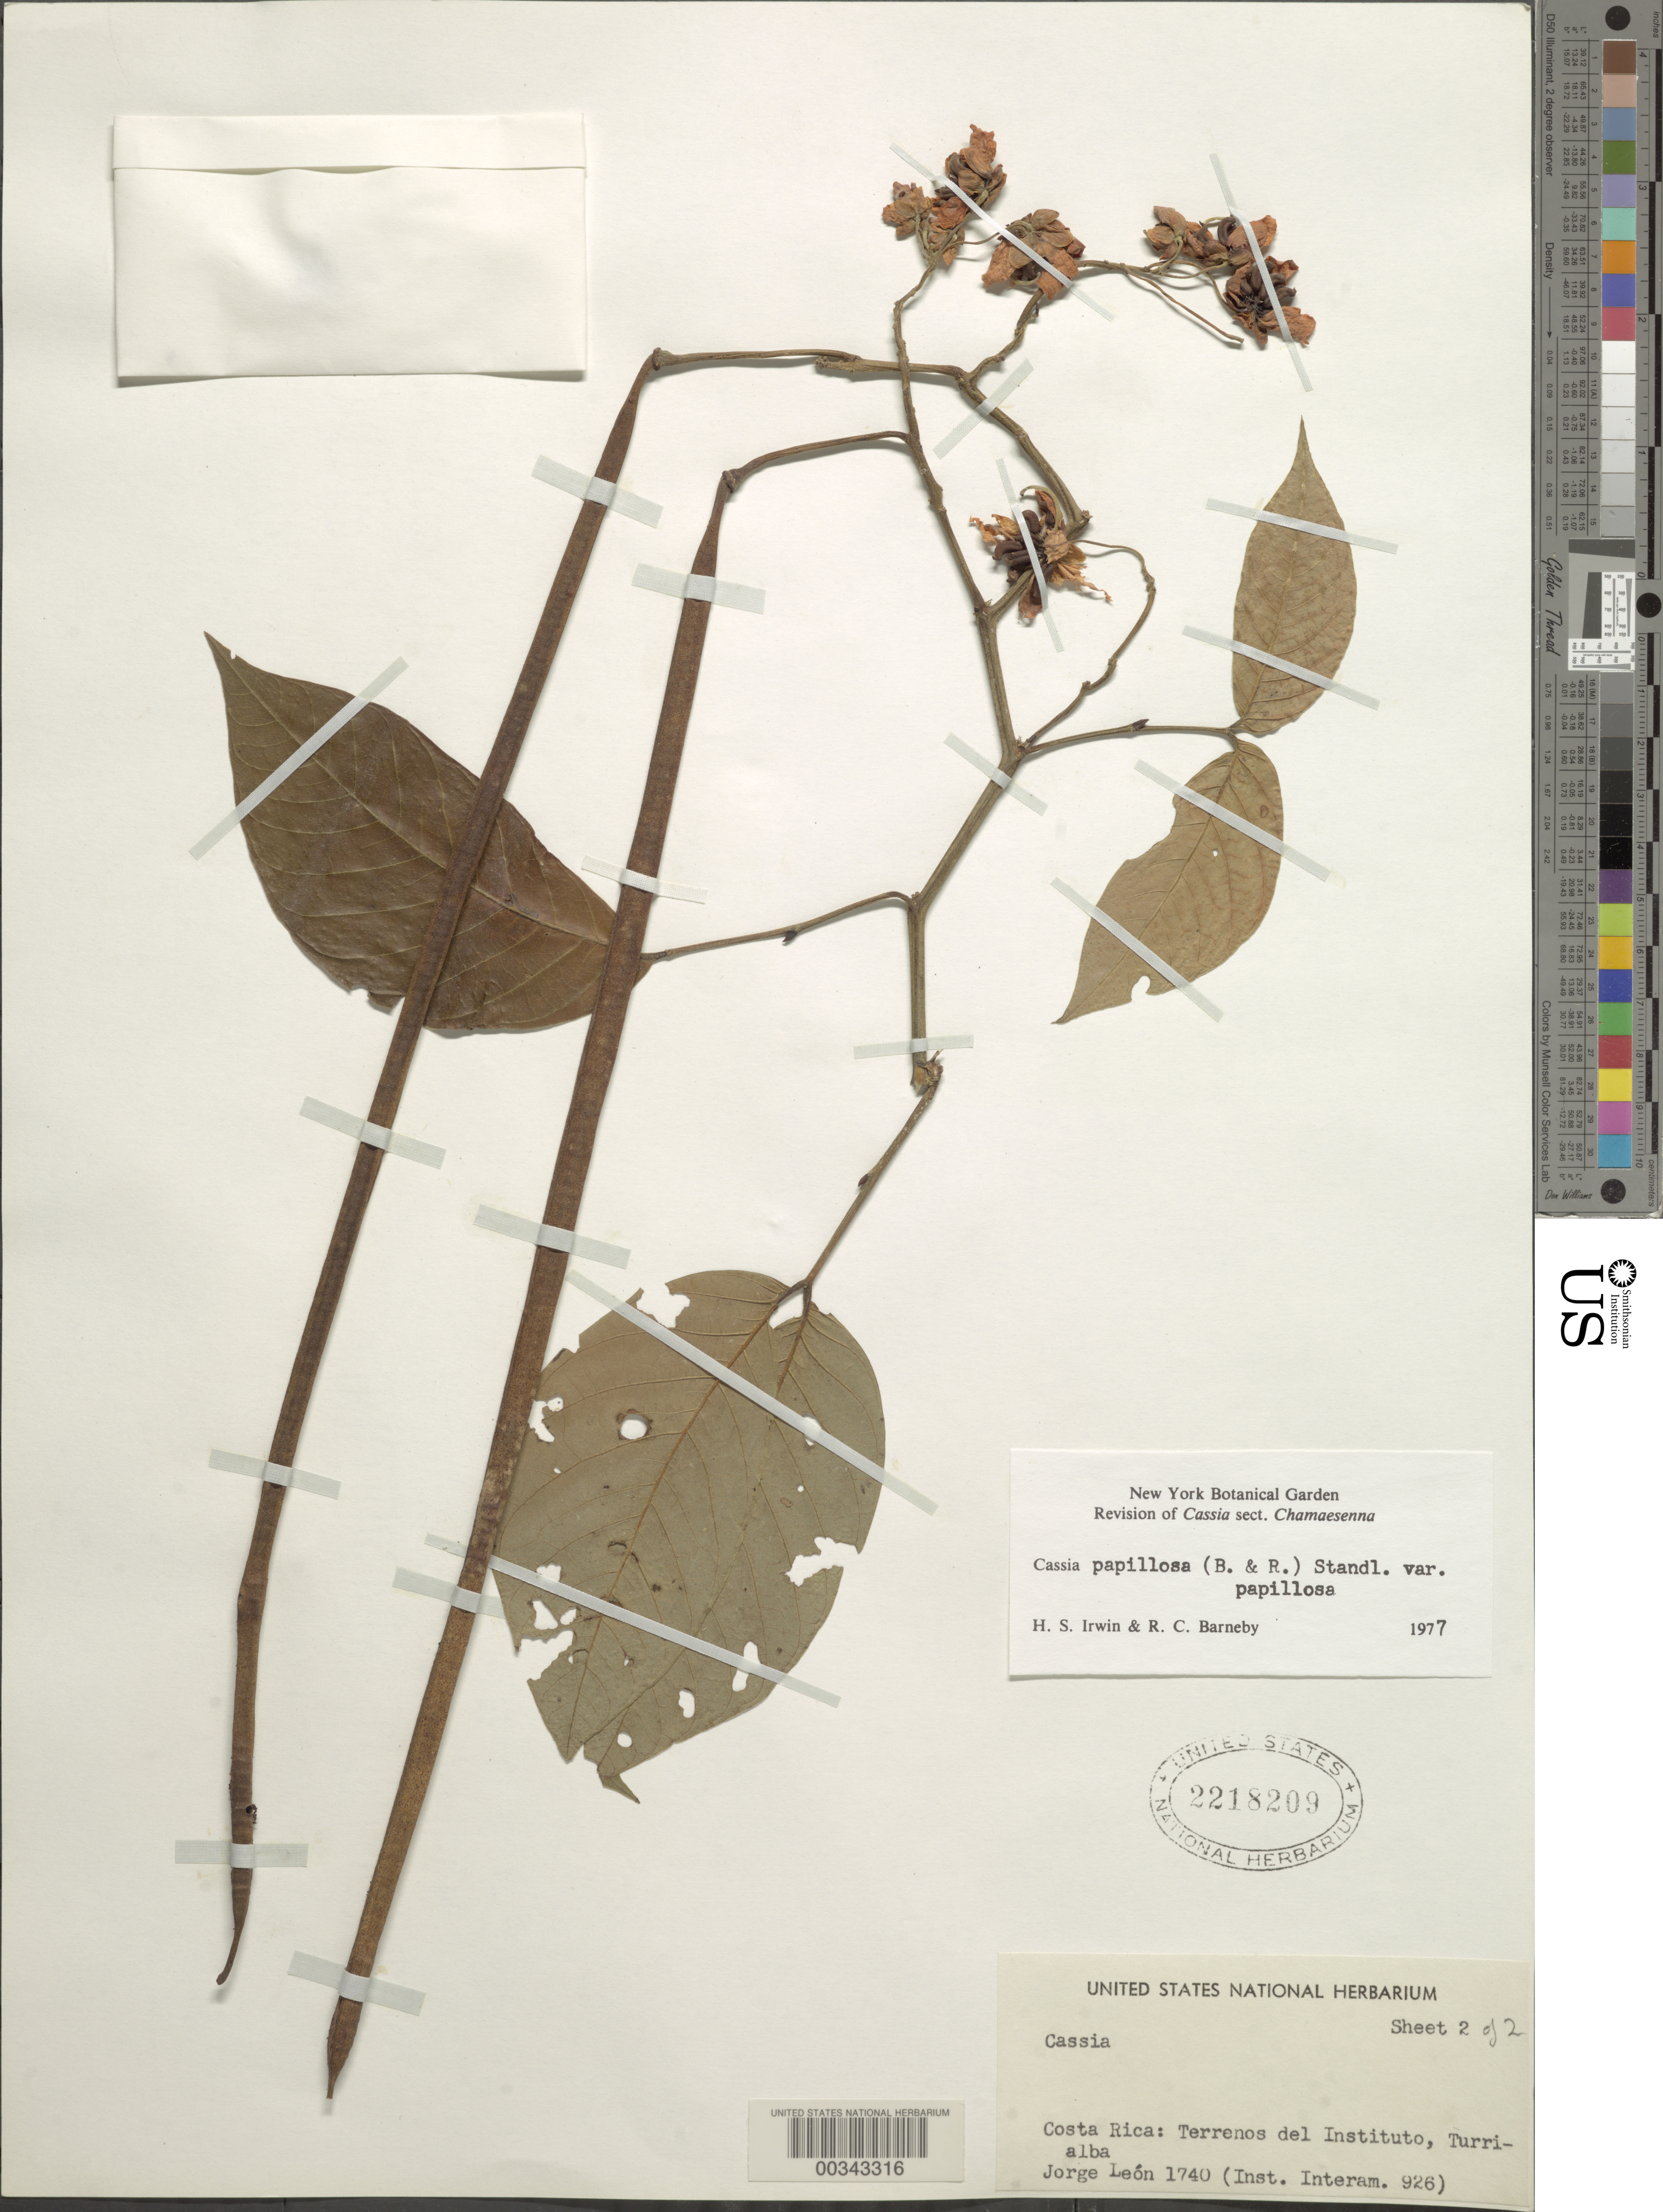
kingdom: Plantae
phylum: Tracheophyta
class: Magnoliopsida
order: Fabales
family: Fabaceae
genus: Senna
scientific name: Senna papillosa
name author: (Britton & Rose) H.S. Irwin & Barneby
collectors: J. León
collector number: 1740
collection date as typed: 06 Aug 1949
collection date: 1949-08-06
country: Costa Rica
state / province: Cartago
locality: Turrialba, grounds of the Intituto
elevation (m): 600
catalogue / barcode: US 2218209